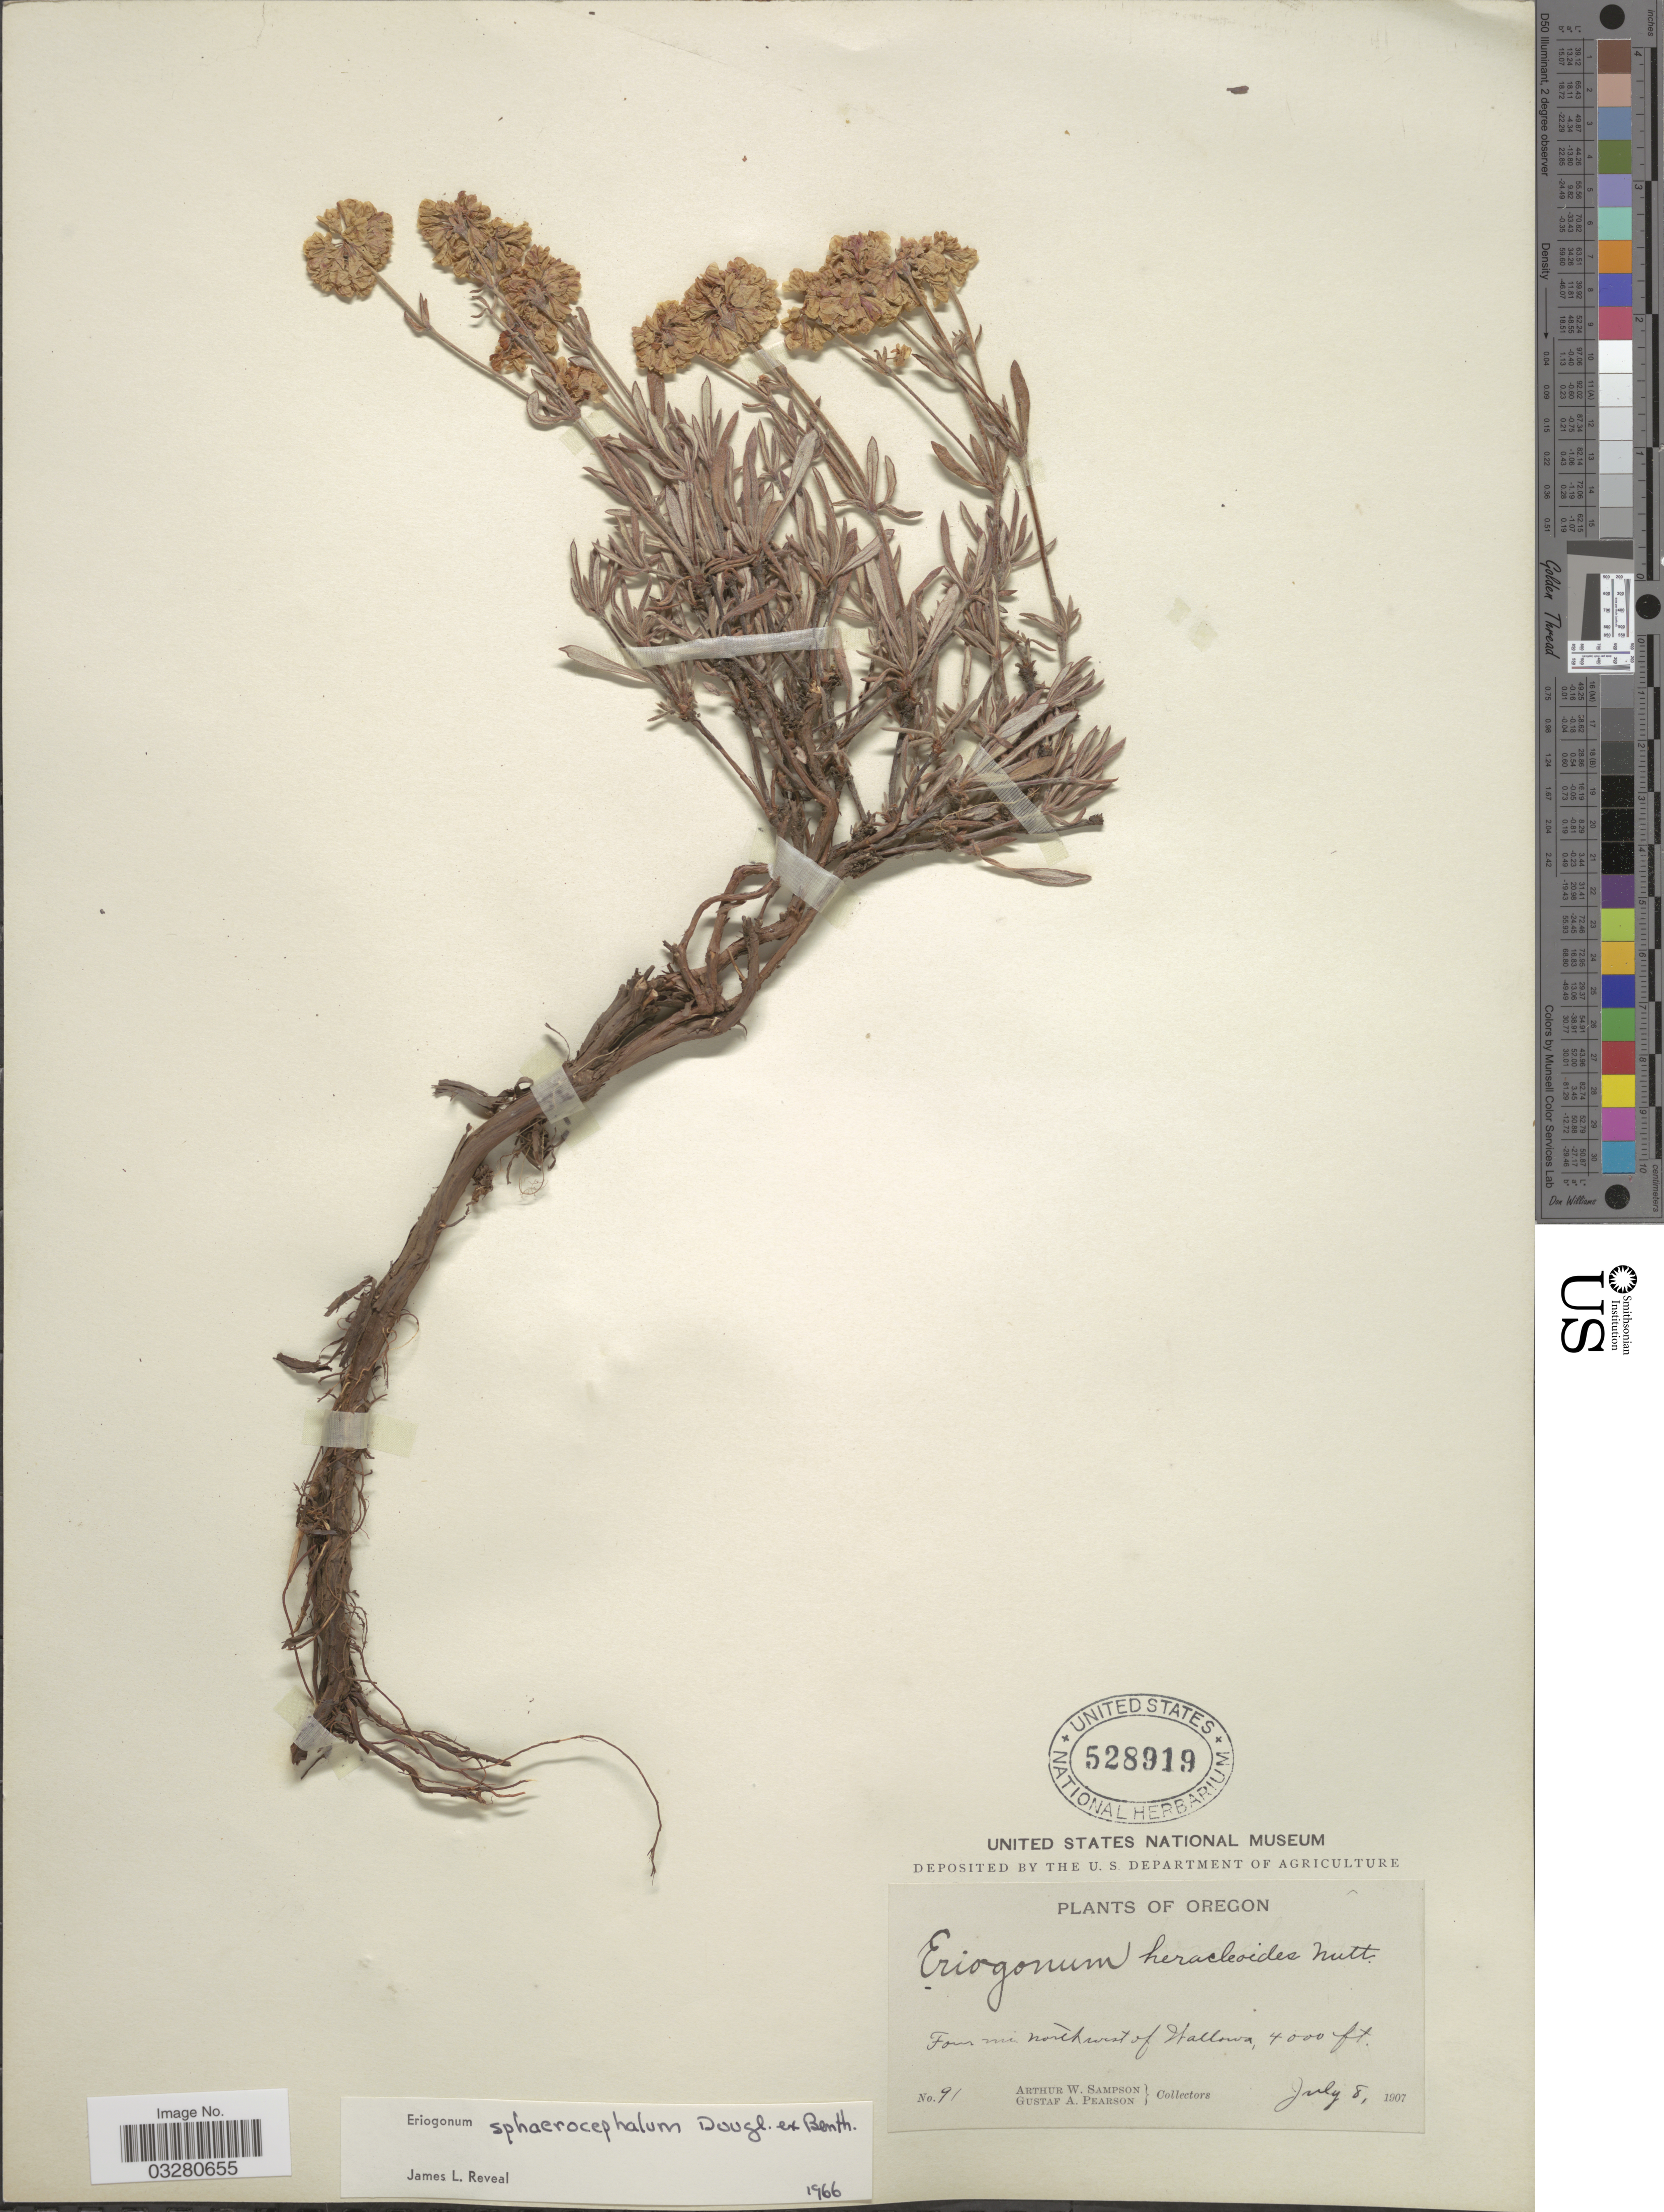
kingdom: Plantae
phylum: Tracheophyta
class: Magnoliopsida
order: Caryophyllales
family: Polygonaceae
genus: Eriogonum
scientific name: Eriogonum sphaerocephalum var. halimioides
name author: (Gand.) S. Stokes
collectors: A. Sampson & G. Pearson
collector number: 91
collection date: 1907-07-08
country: United States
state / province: Oregon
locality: Four mi. northwest of Wallowa.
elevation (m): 1219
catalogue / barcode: US 528919